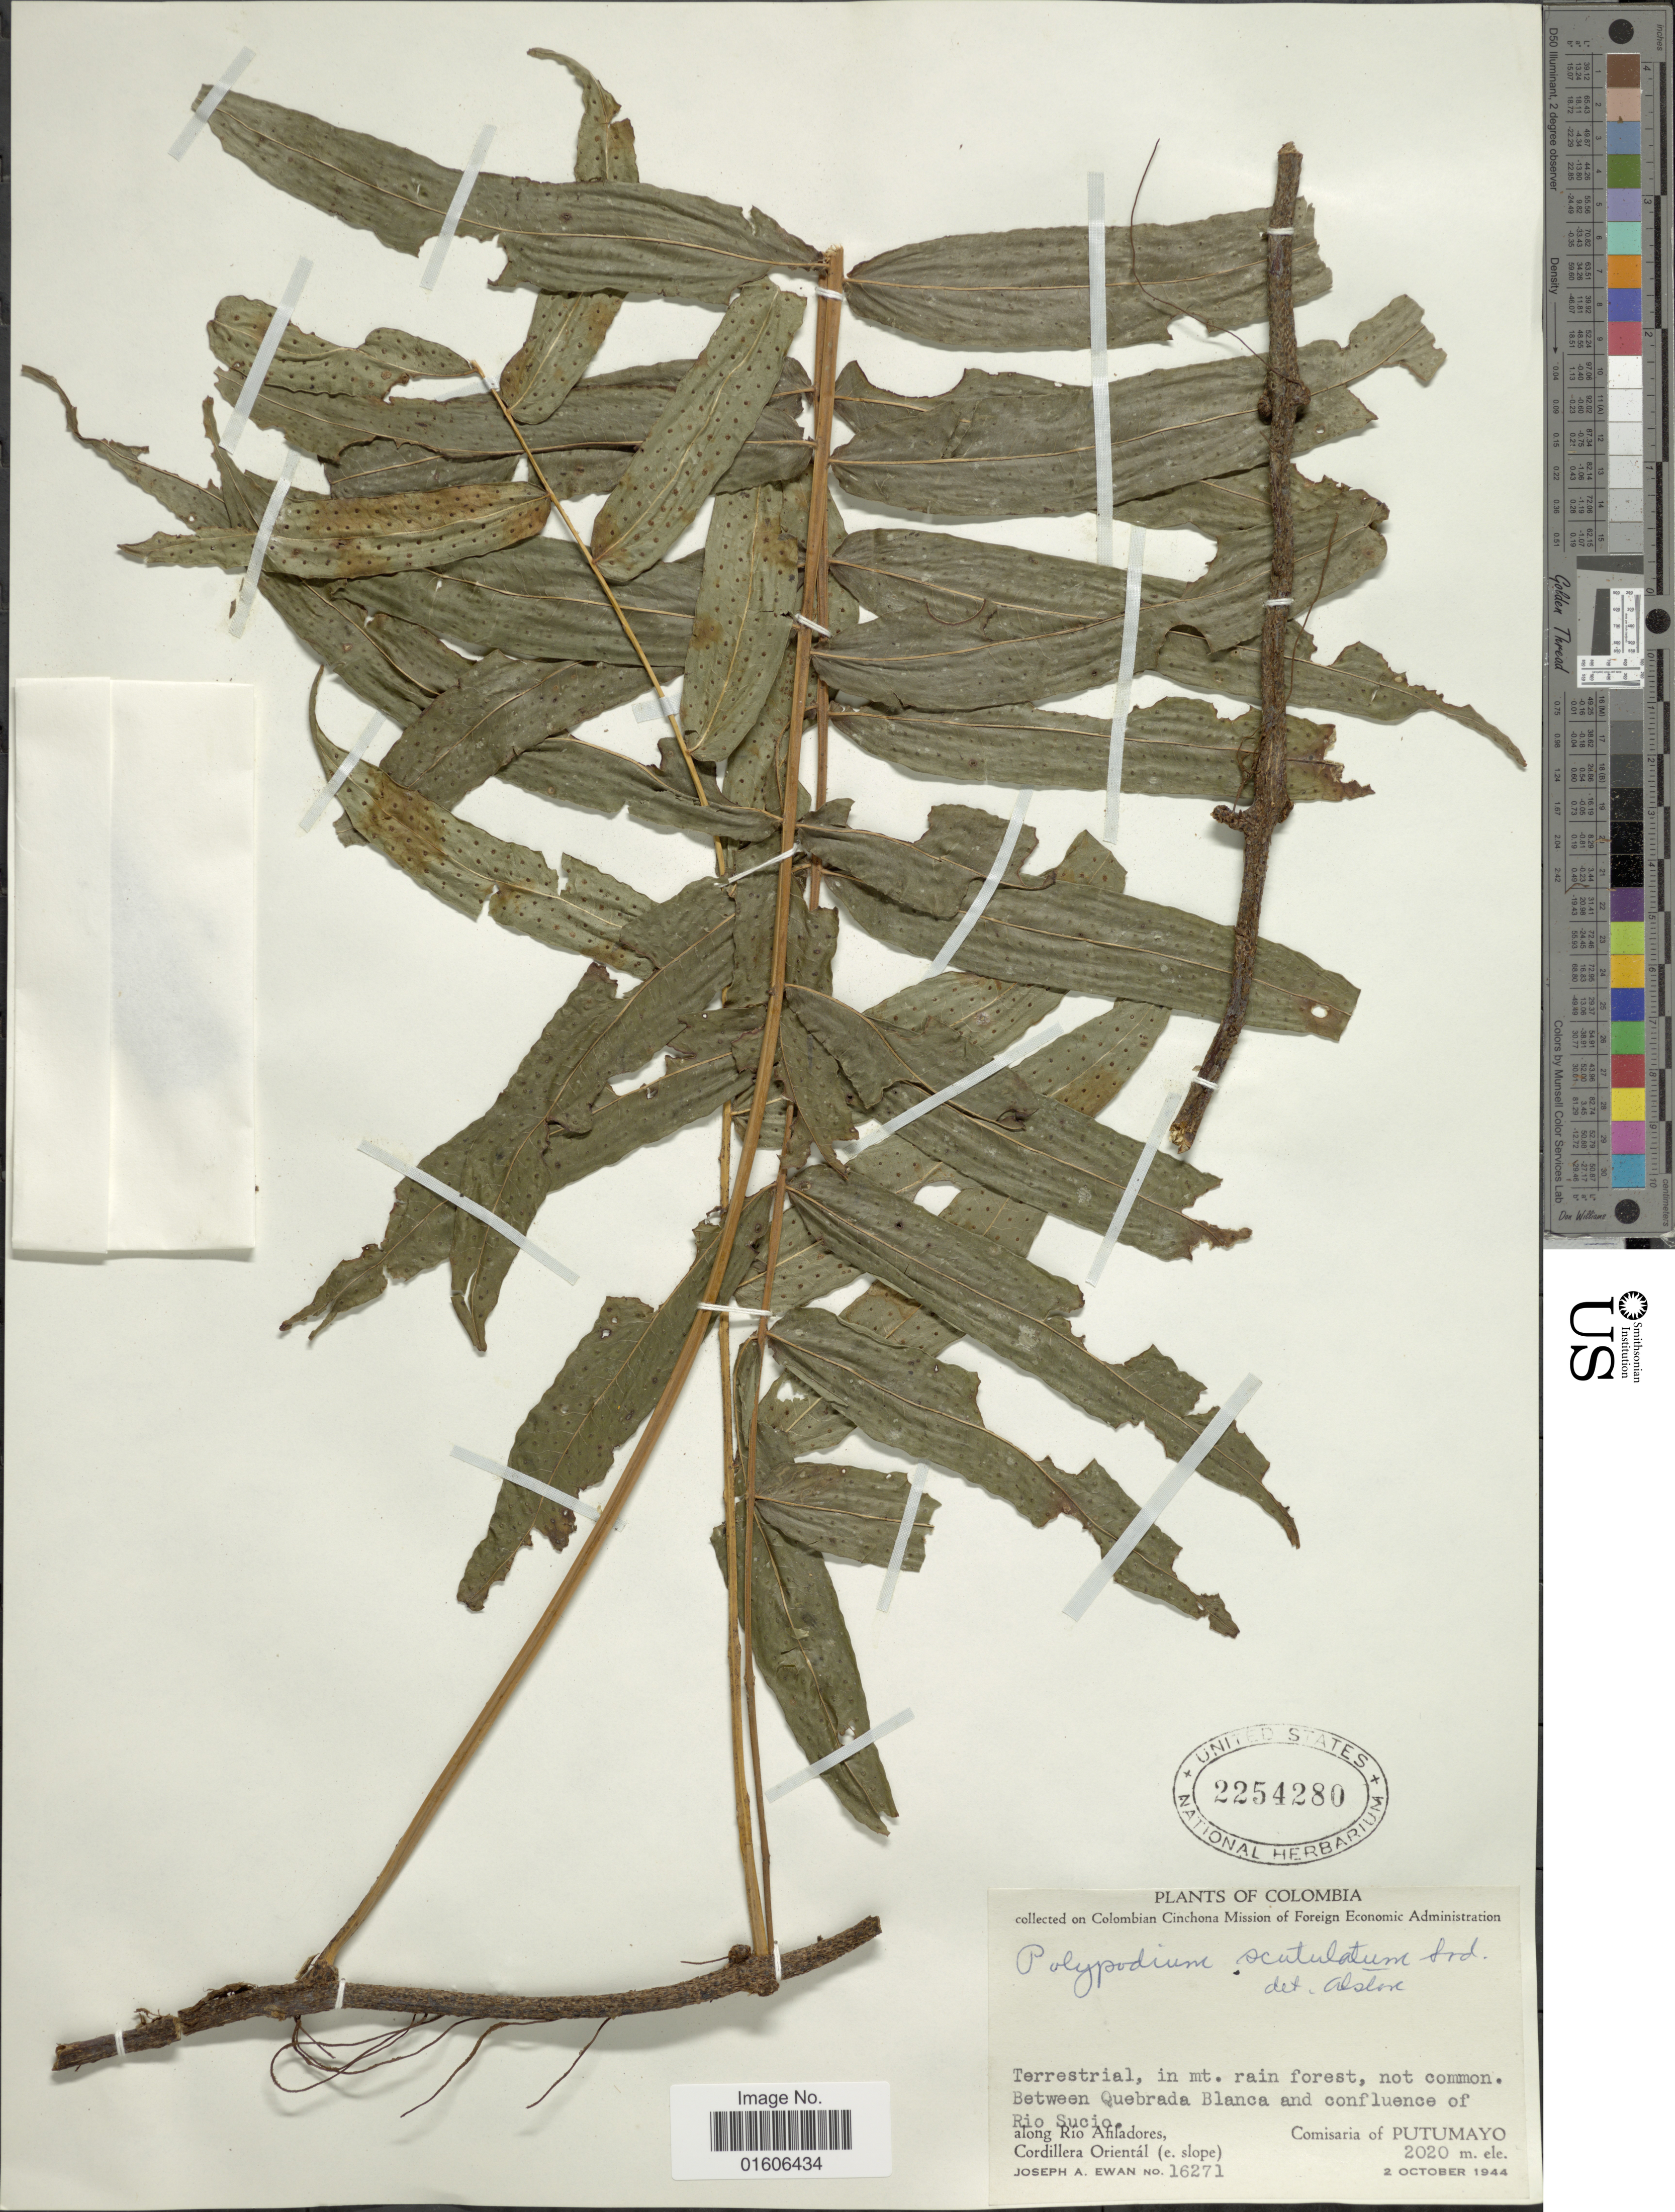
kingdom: Plantae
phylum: Tracheophyta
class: Polypodiopsida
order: Polypodiales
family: Polypodiaceae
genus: Serpocaulon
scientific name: Serpocaulon fraxinifolium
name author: (Jacq.) A.R. Sm.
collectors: J. A. Ewan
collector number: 16271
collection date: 1944-10-02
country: Colombia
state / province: Putumayo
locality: Between Quebrada Blanca and confluence of Rio Sucio along Rio Afiladores. Comisaria of Putumayo. Cordillera Orientál (e. slope).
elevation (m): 2020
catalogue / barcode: US 2254280